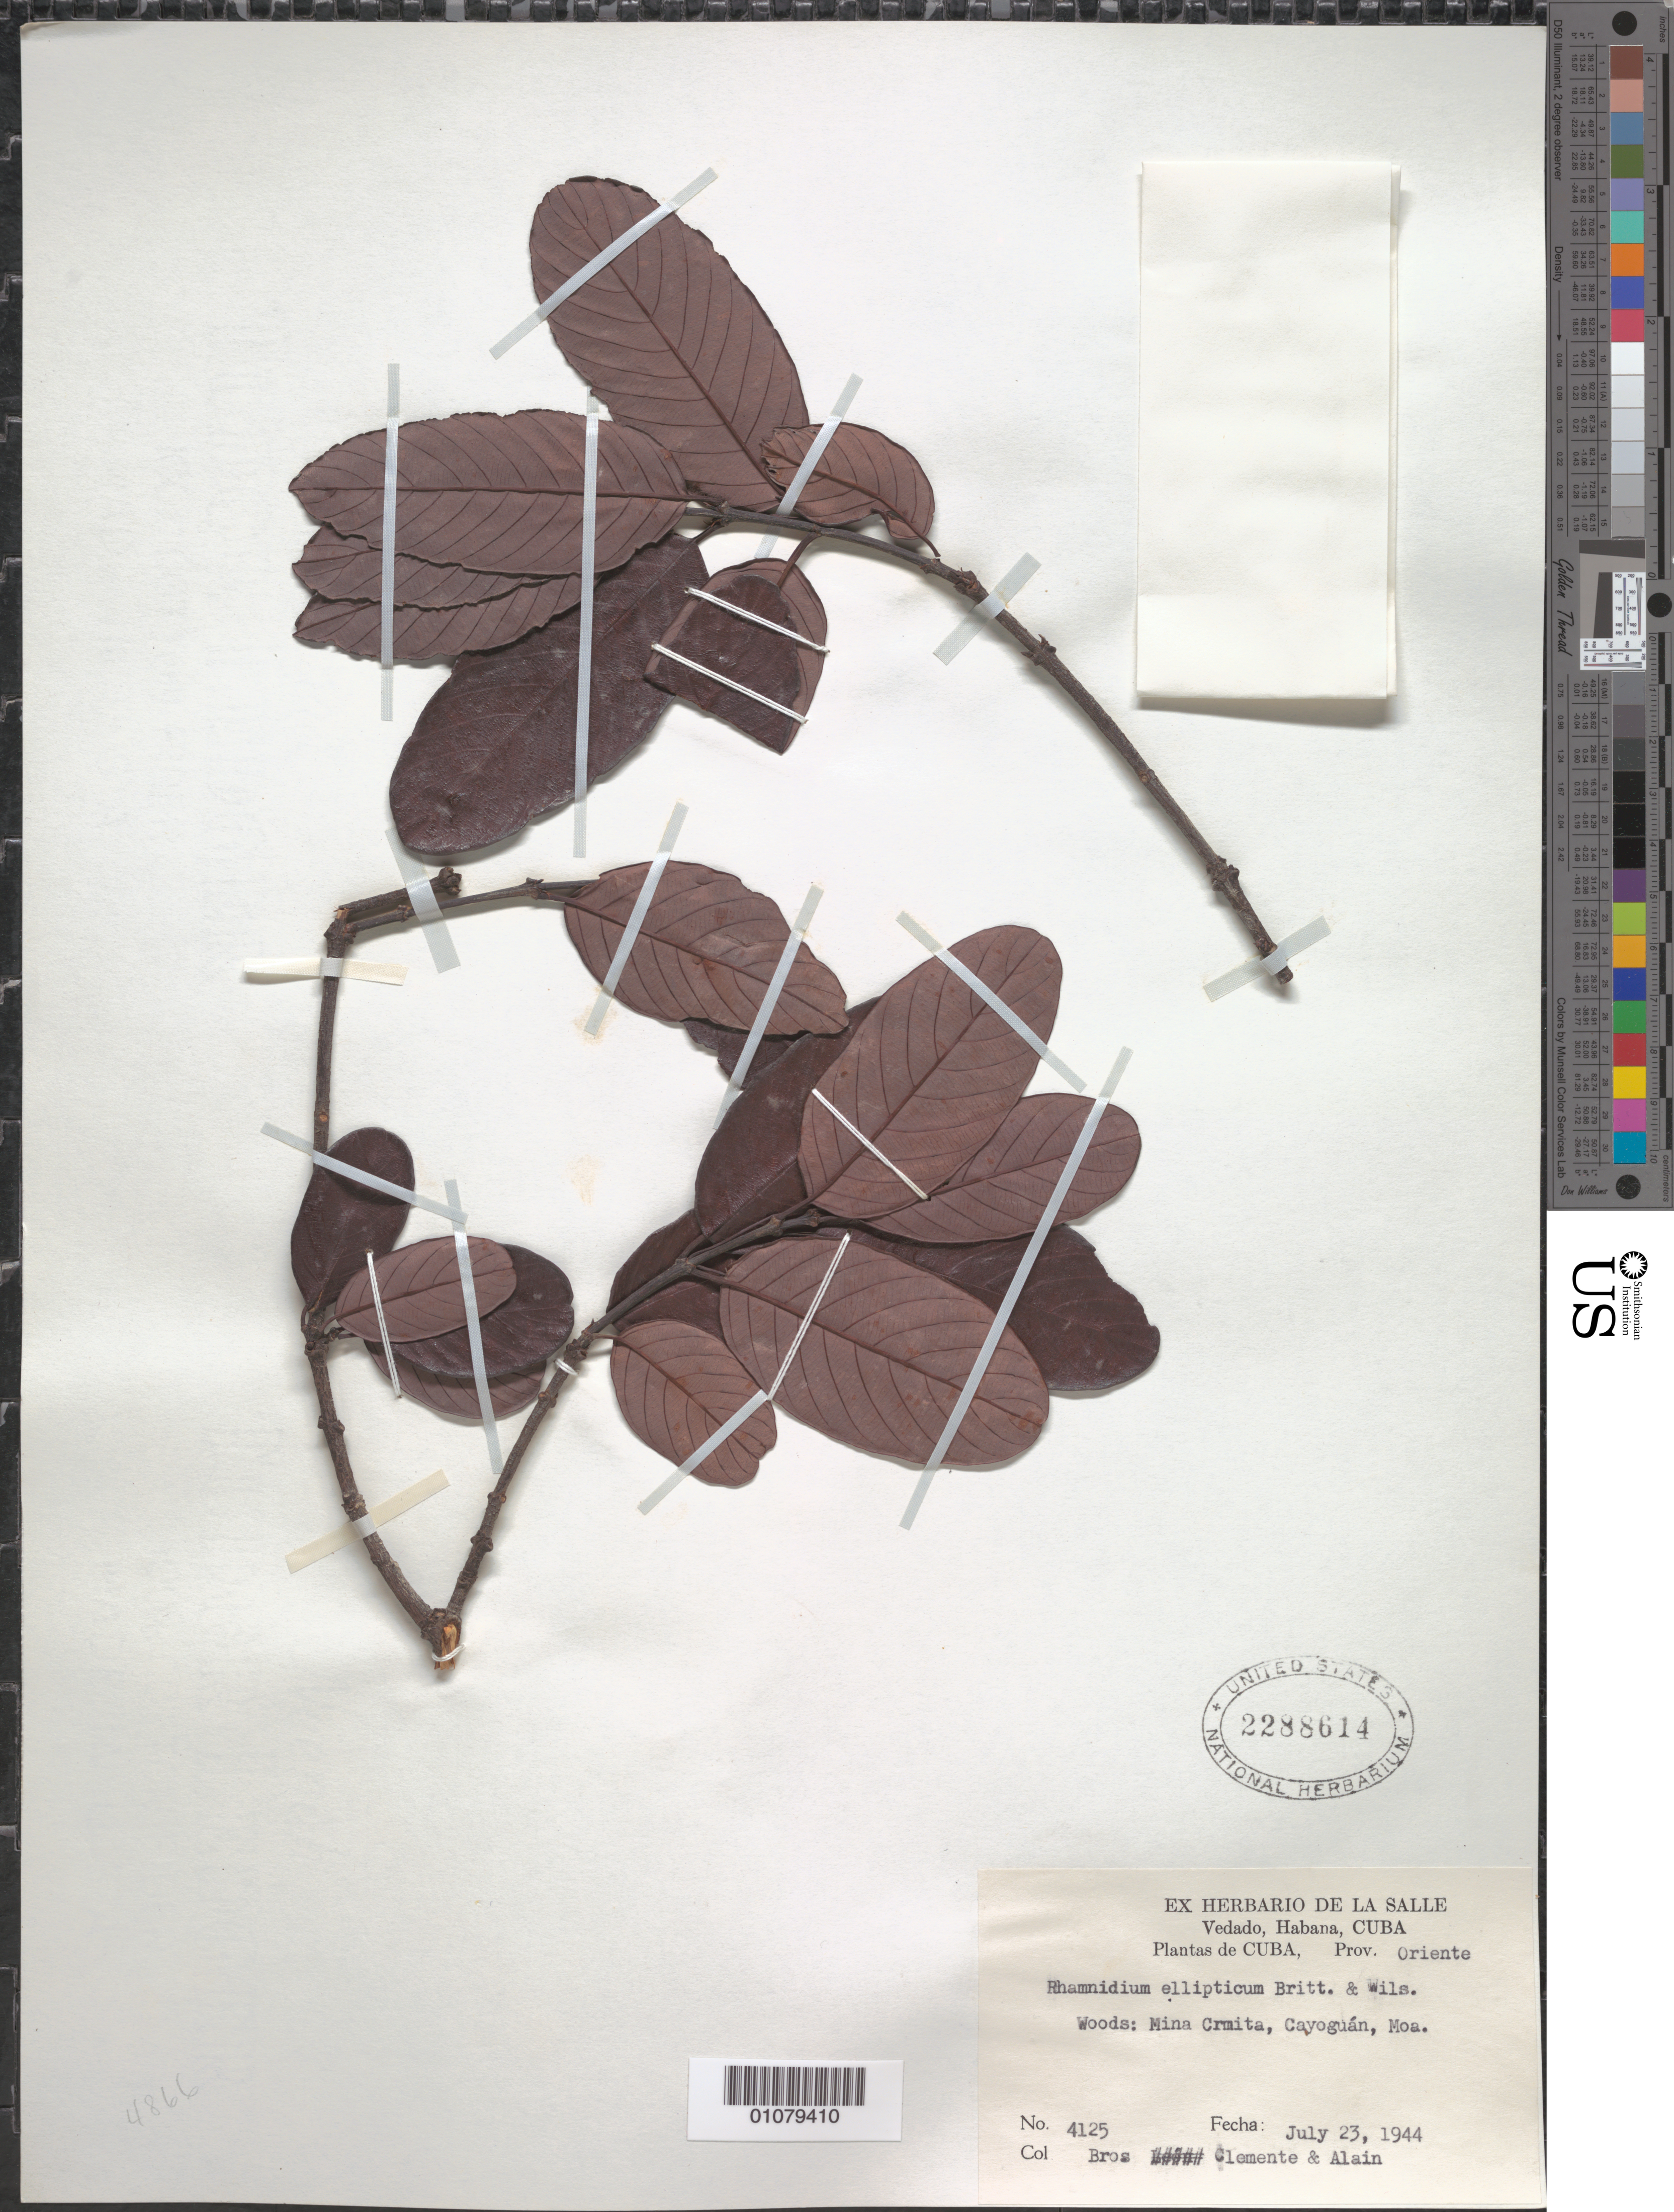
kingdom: Plantae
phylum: Tracheophyta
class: Magnoliopsida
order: Rosales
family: Rhamnaceae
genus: Rhamnidium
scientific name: Rhamnidium ellipticum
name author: Britton & P. Wilson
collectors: Bro. Clemente & A. H. Liogier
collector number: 4125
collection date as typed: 23 Jul 1944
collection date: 1944-07-23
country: Cuba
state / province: Holguín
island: Cuba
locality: Woods: Mia Crmita, Cayoguán, Moa Prov Oriente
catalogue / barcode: US 2288614